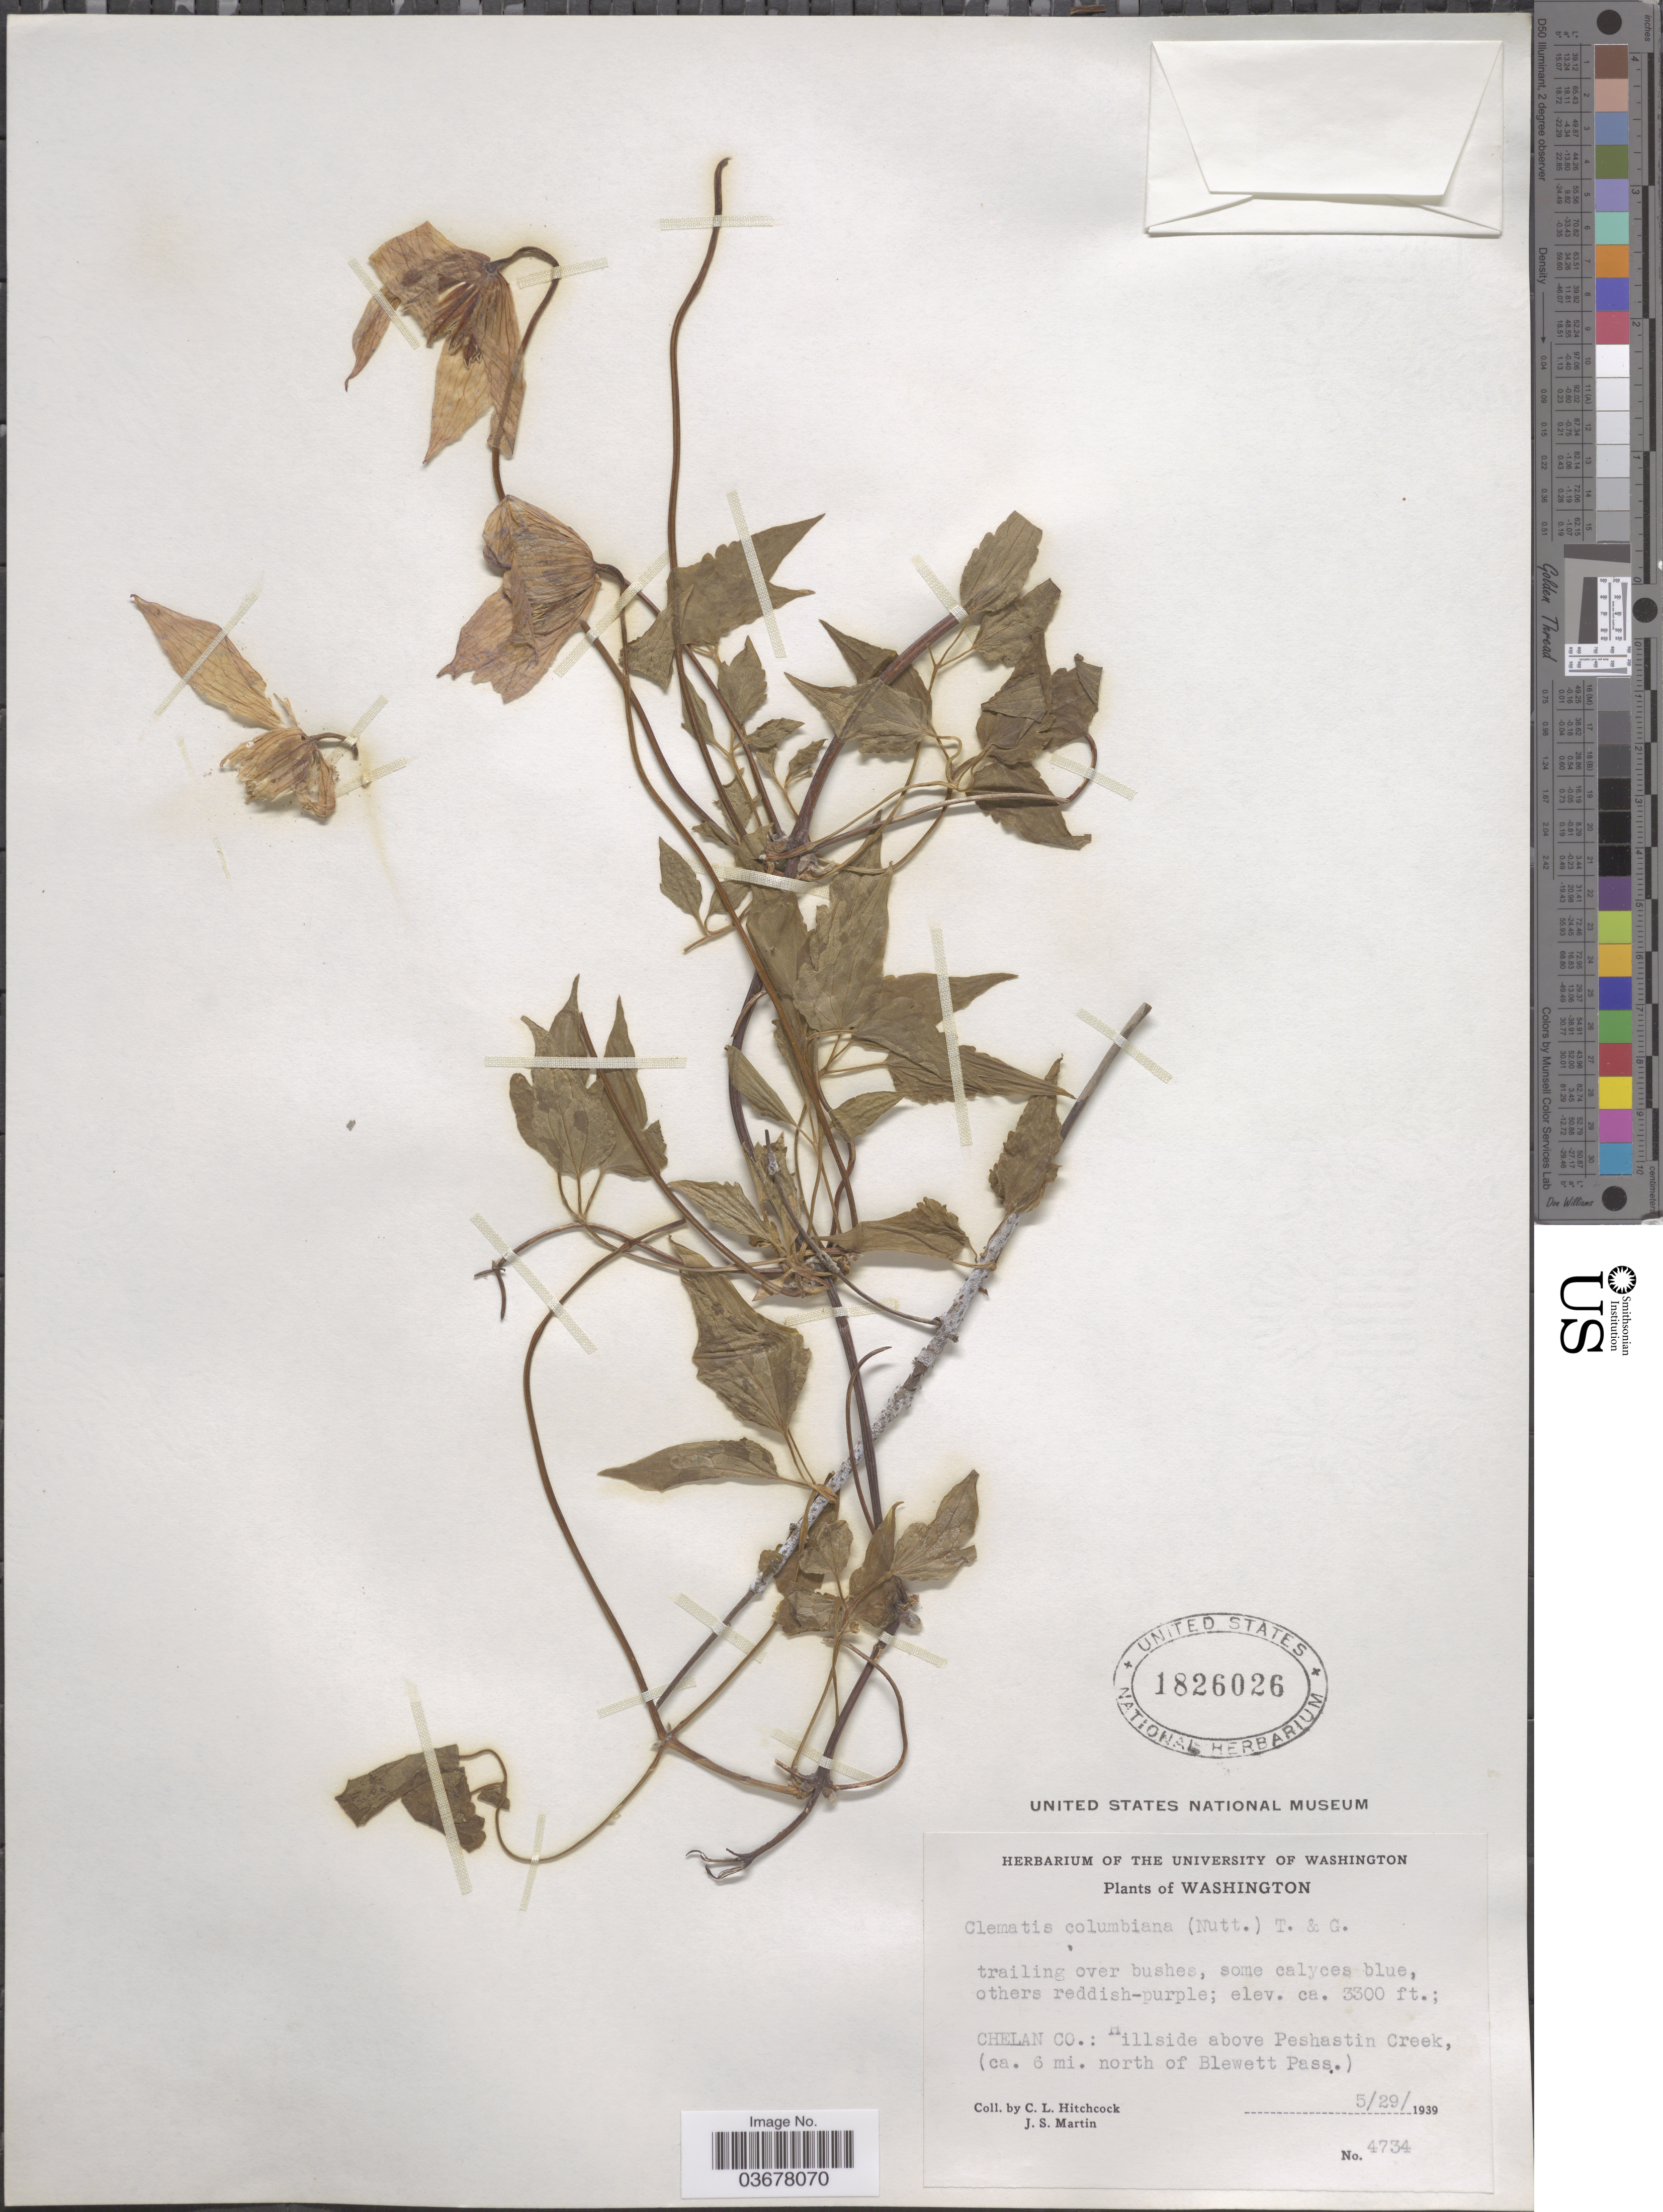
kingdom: Plantae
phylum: Tracheophyta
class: Magnoliopsida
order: Ranunculales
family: Ranunculaceae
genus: Clematis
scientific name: Clematis occidentalis var. dissecta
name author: (C.L. Hitchc.) J.S. Pringle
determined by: Strong, M. T., (US), Smithsonian Institution - National Museum of Natural History (UNITED STATES)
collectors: C. L. Hitchcock & J. S. Martin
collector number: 4734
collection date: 1939-05-29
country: United States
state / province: Washington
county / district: Chelan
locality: Chelan Co.: Hillside above Peshastin Creek, (ca. 6 mi. north of Blewett Pass.)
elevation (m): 1006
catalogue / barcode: US 1826026